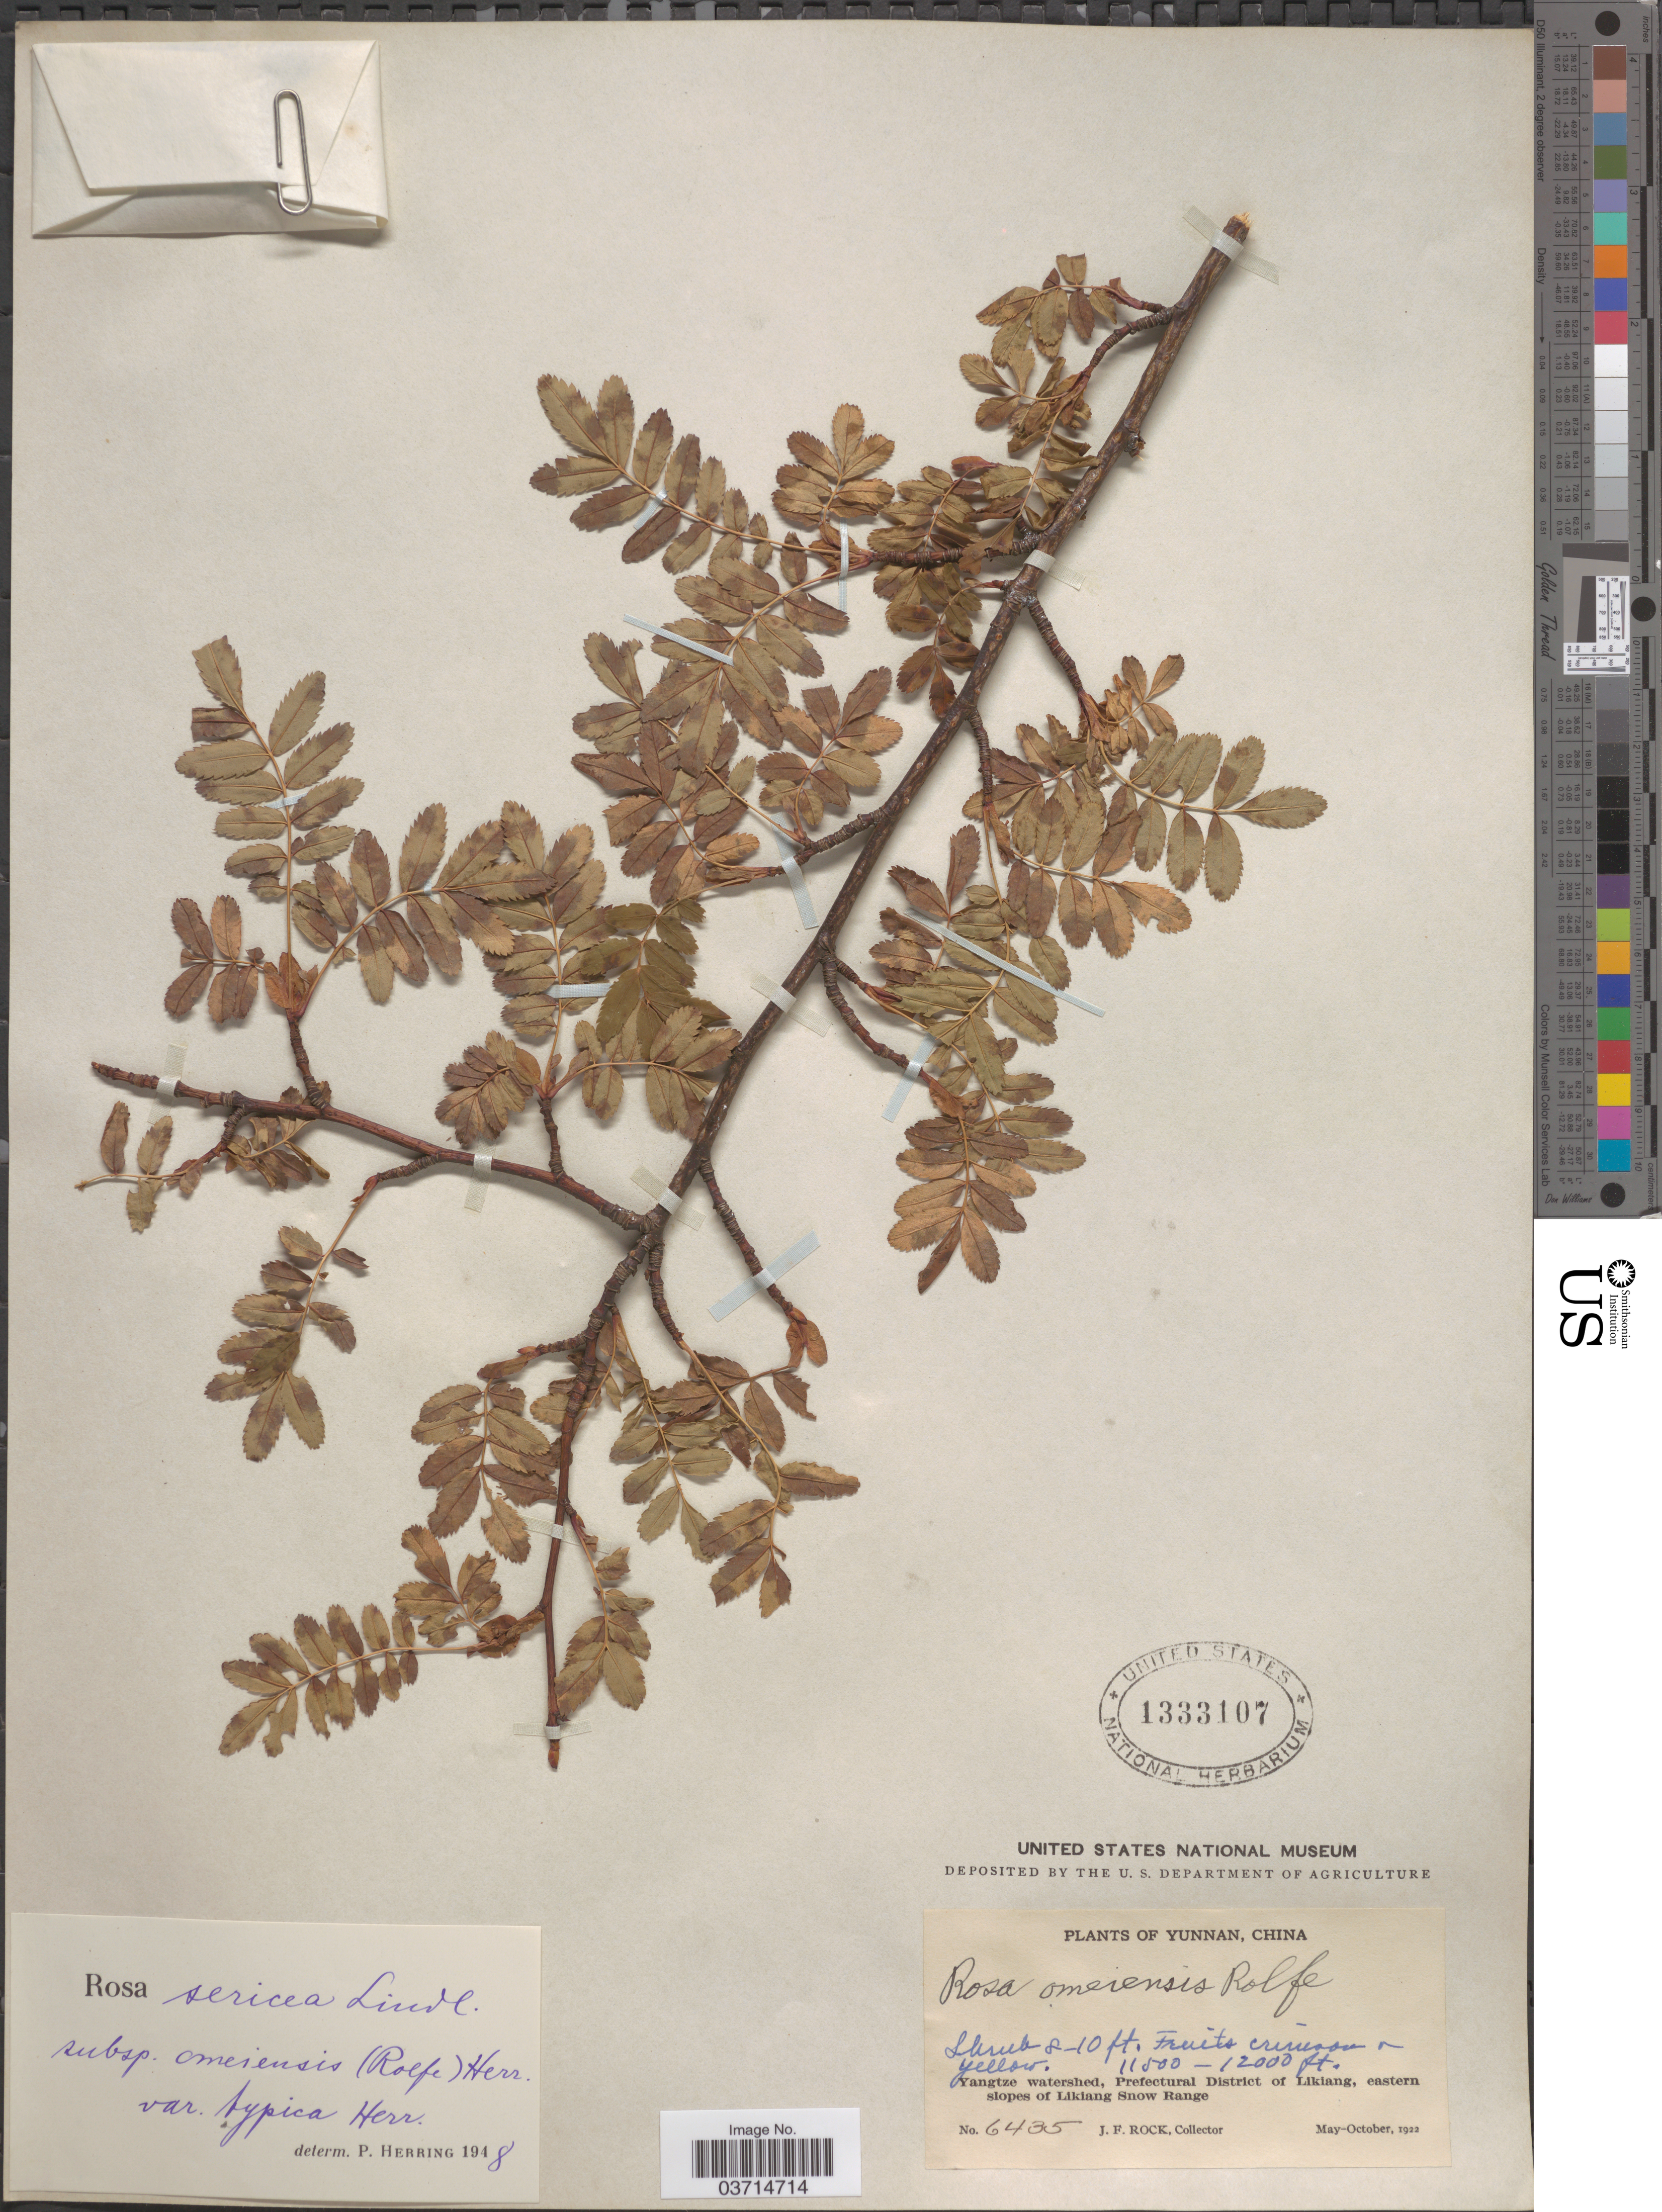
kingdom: Plantae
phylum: Tracheophyta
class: Magnoliopsida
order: Rosales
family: Rosaceae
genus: Rosa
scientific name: Rosa omeiensis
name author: Rolfe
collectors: J. Rock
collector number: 6435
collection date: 1922-05/1922-10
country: China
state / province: Yunnan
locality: Yangtze watershed, Prefectural District of Likiang, eastern slopes of Likiang Snow Range.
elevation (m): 3505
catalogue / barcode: US 1333107